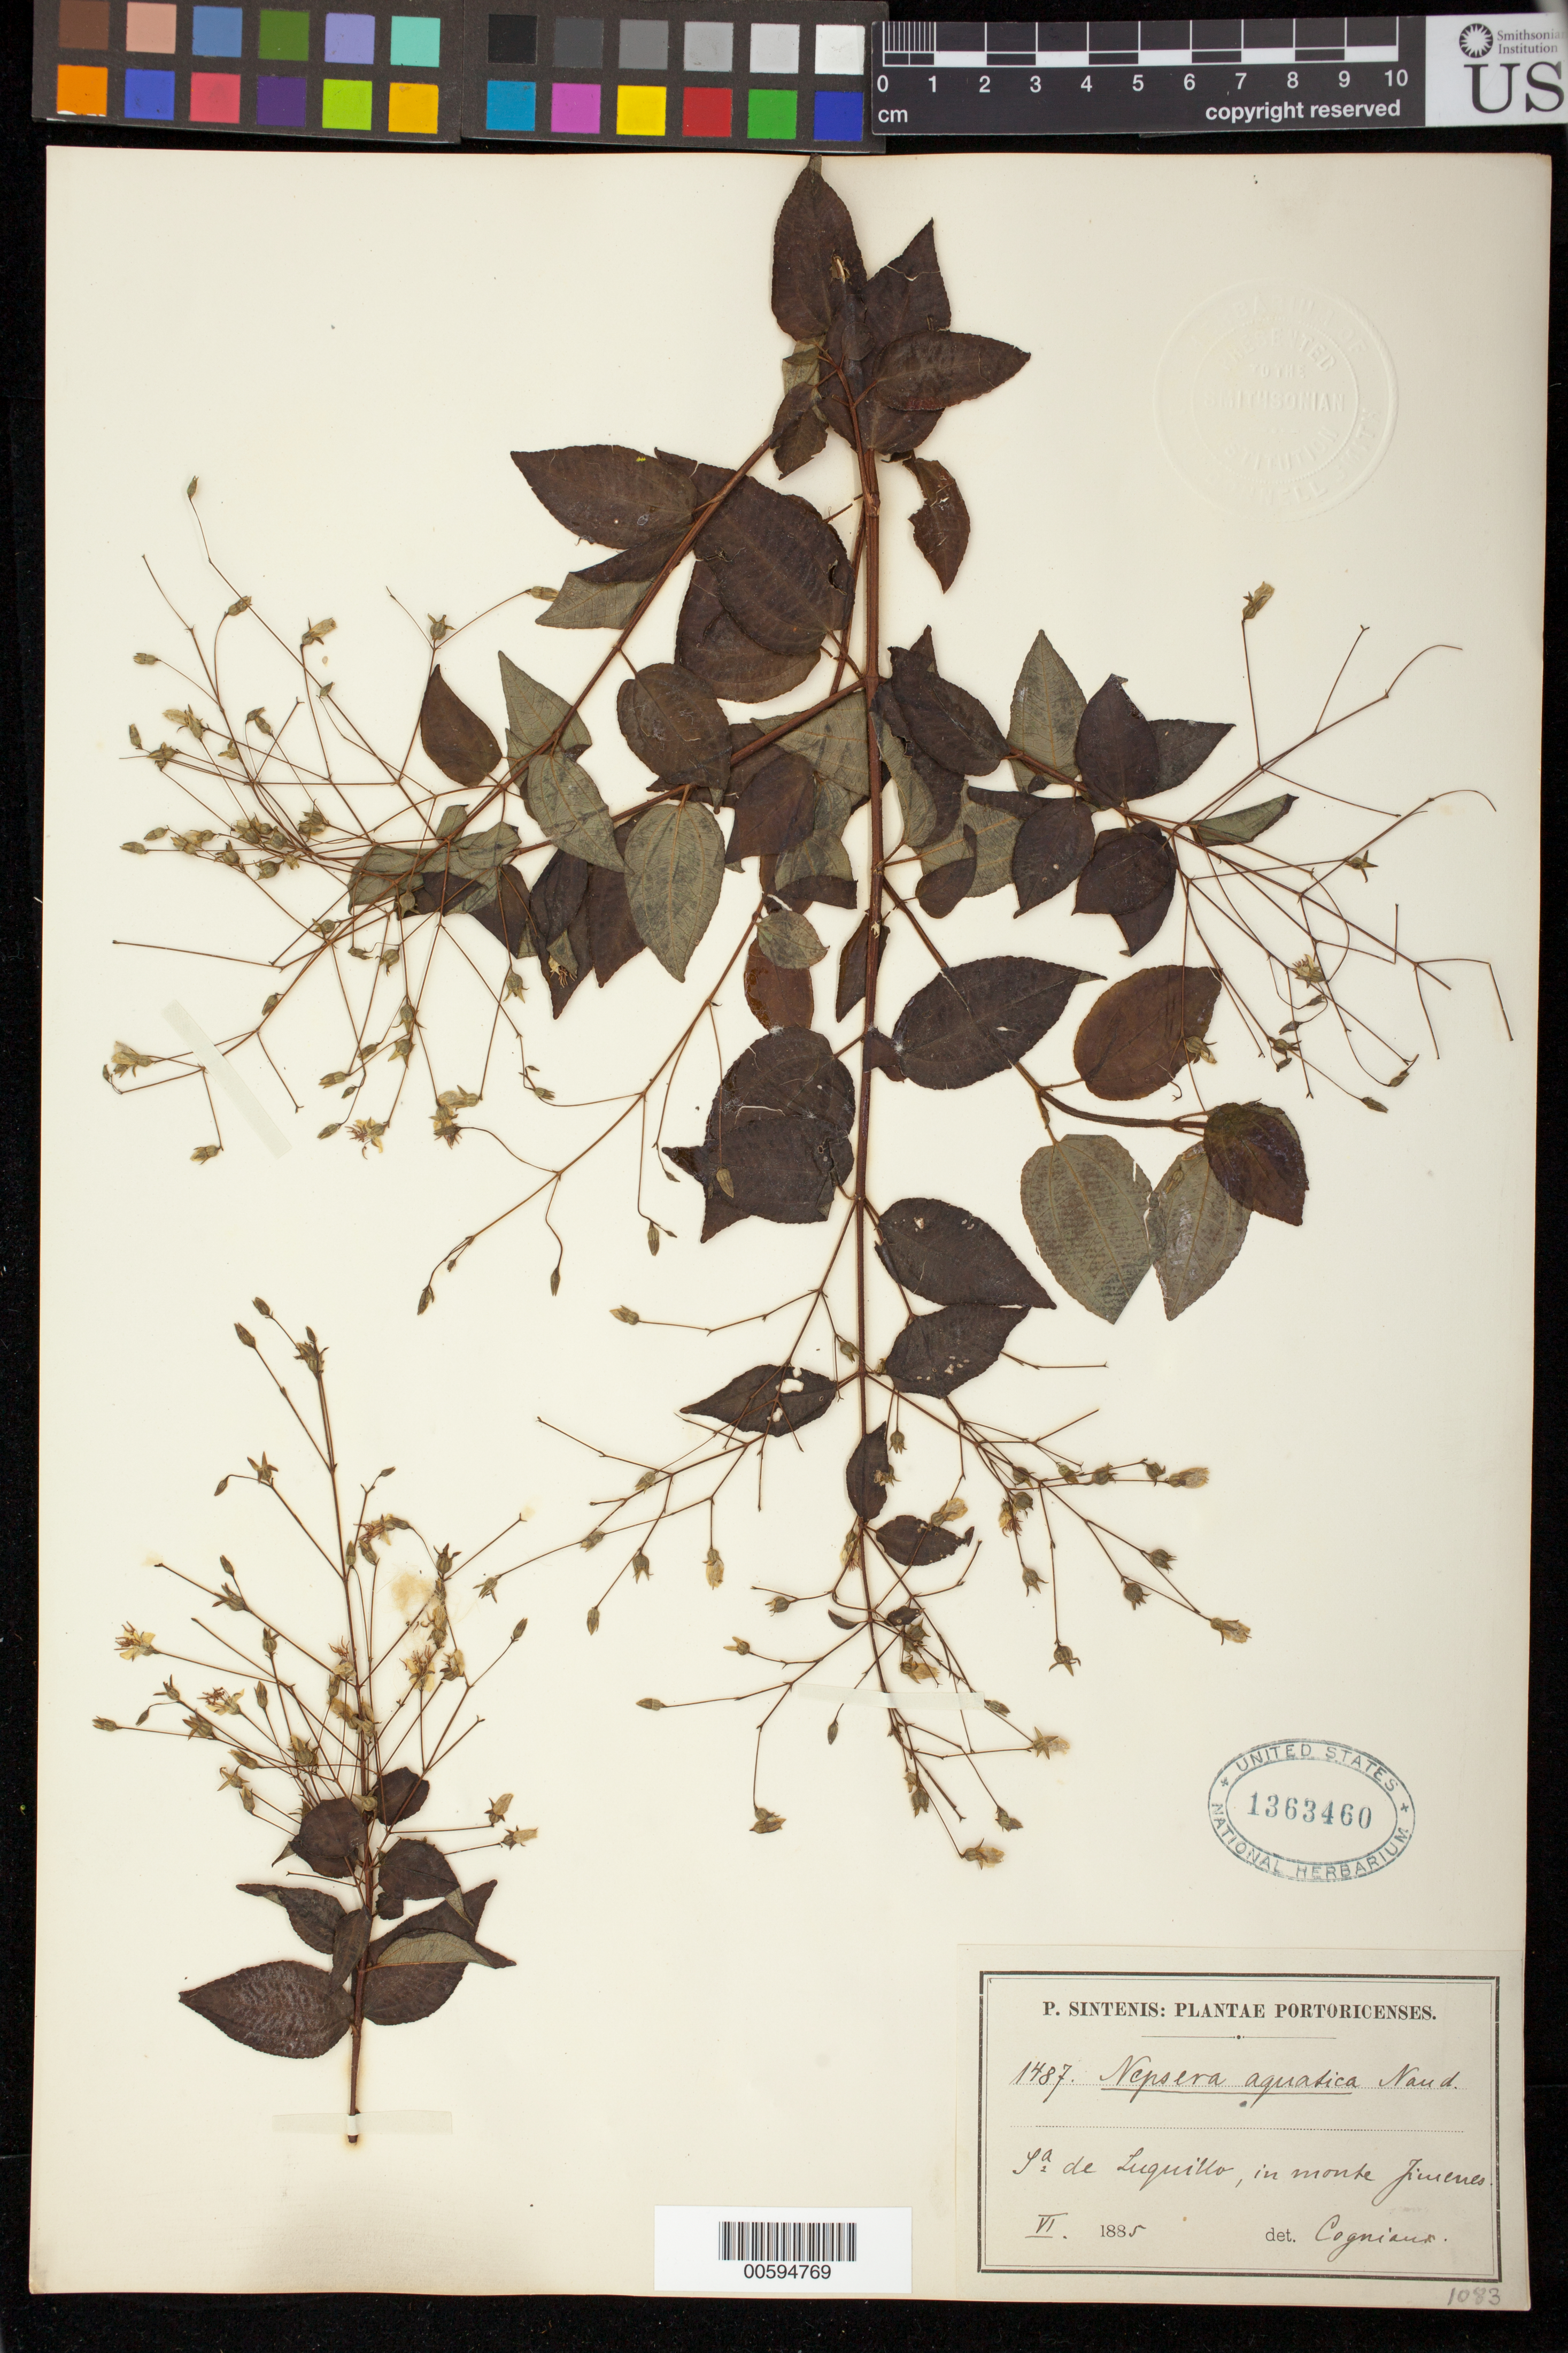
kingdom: Plantae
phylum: Tracheophyta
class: Magnoliopsida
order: Myrtales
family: Melastomataceae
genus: Homonoma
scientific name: Homonoma aridum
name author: Bello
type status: Isoneotype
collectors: P. Sintenis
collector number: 1487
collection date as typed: Jun 1885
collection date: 1885-06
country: Puerto Rico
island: Greater Antilles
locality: Sierra de Luquillo, in monte Jimenes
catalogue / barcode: US 1363460